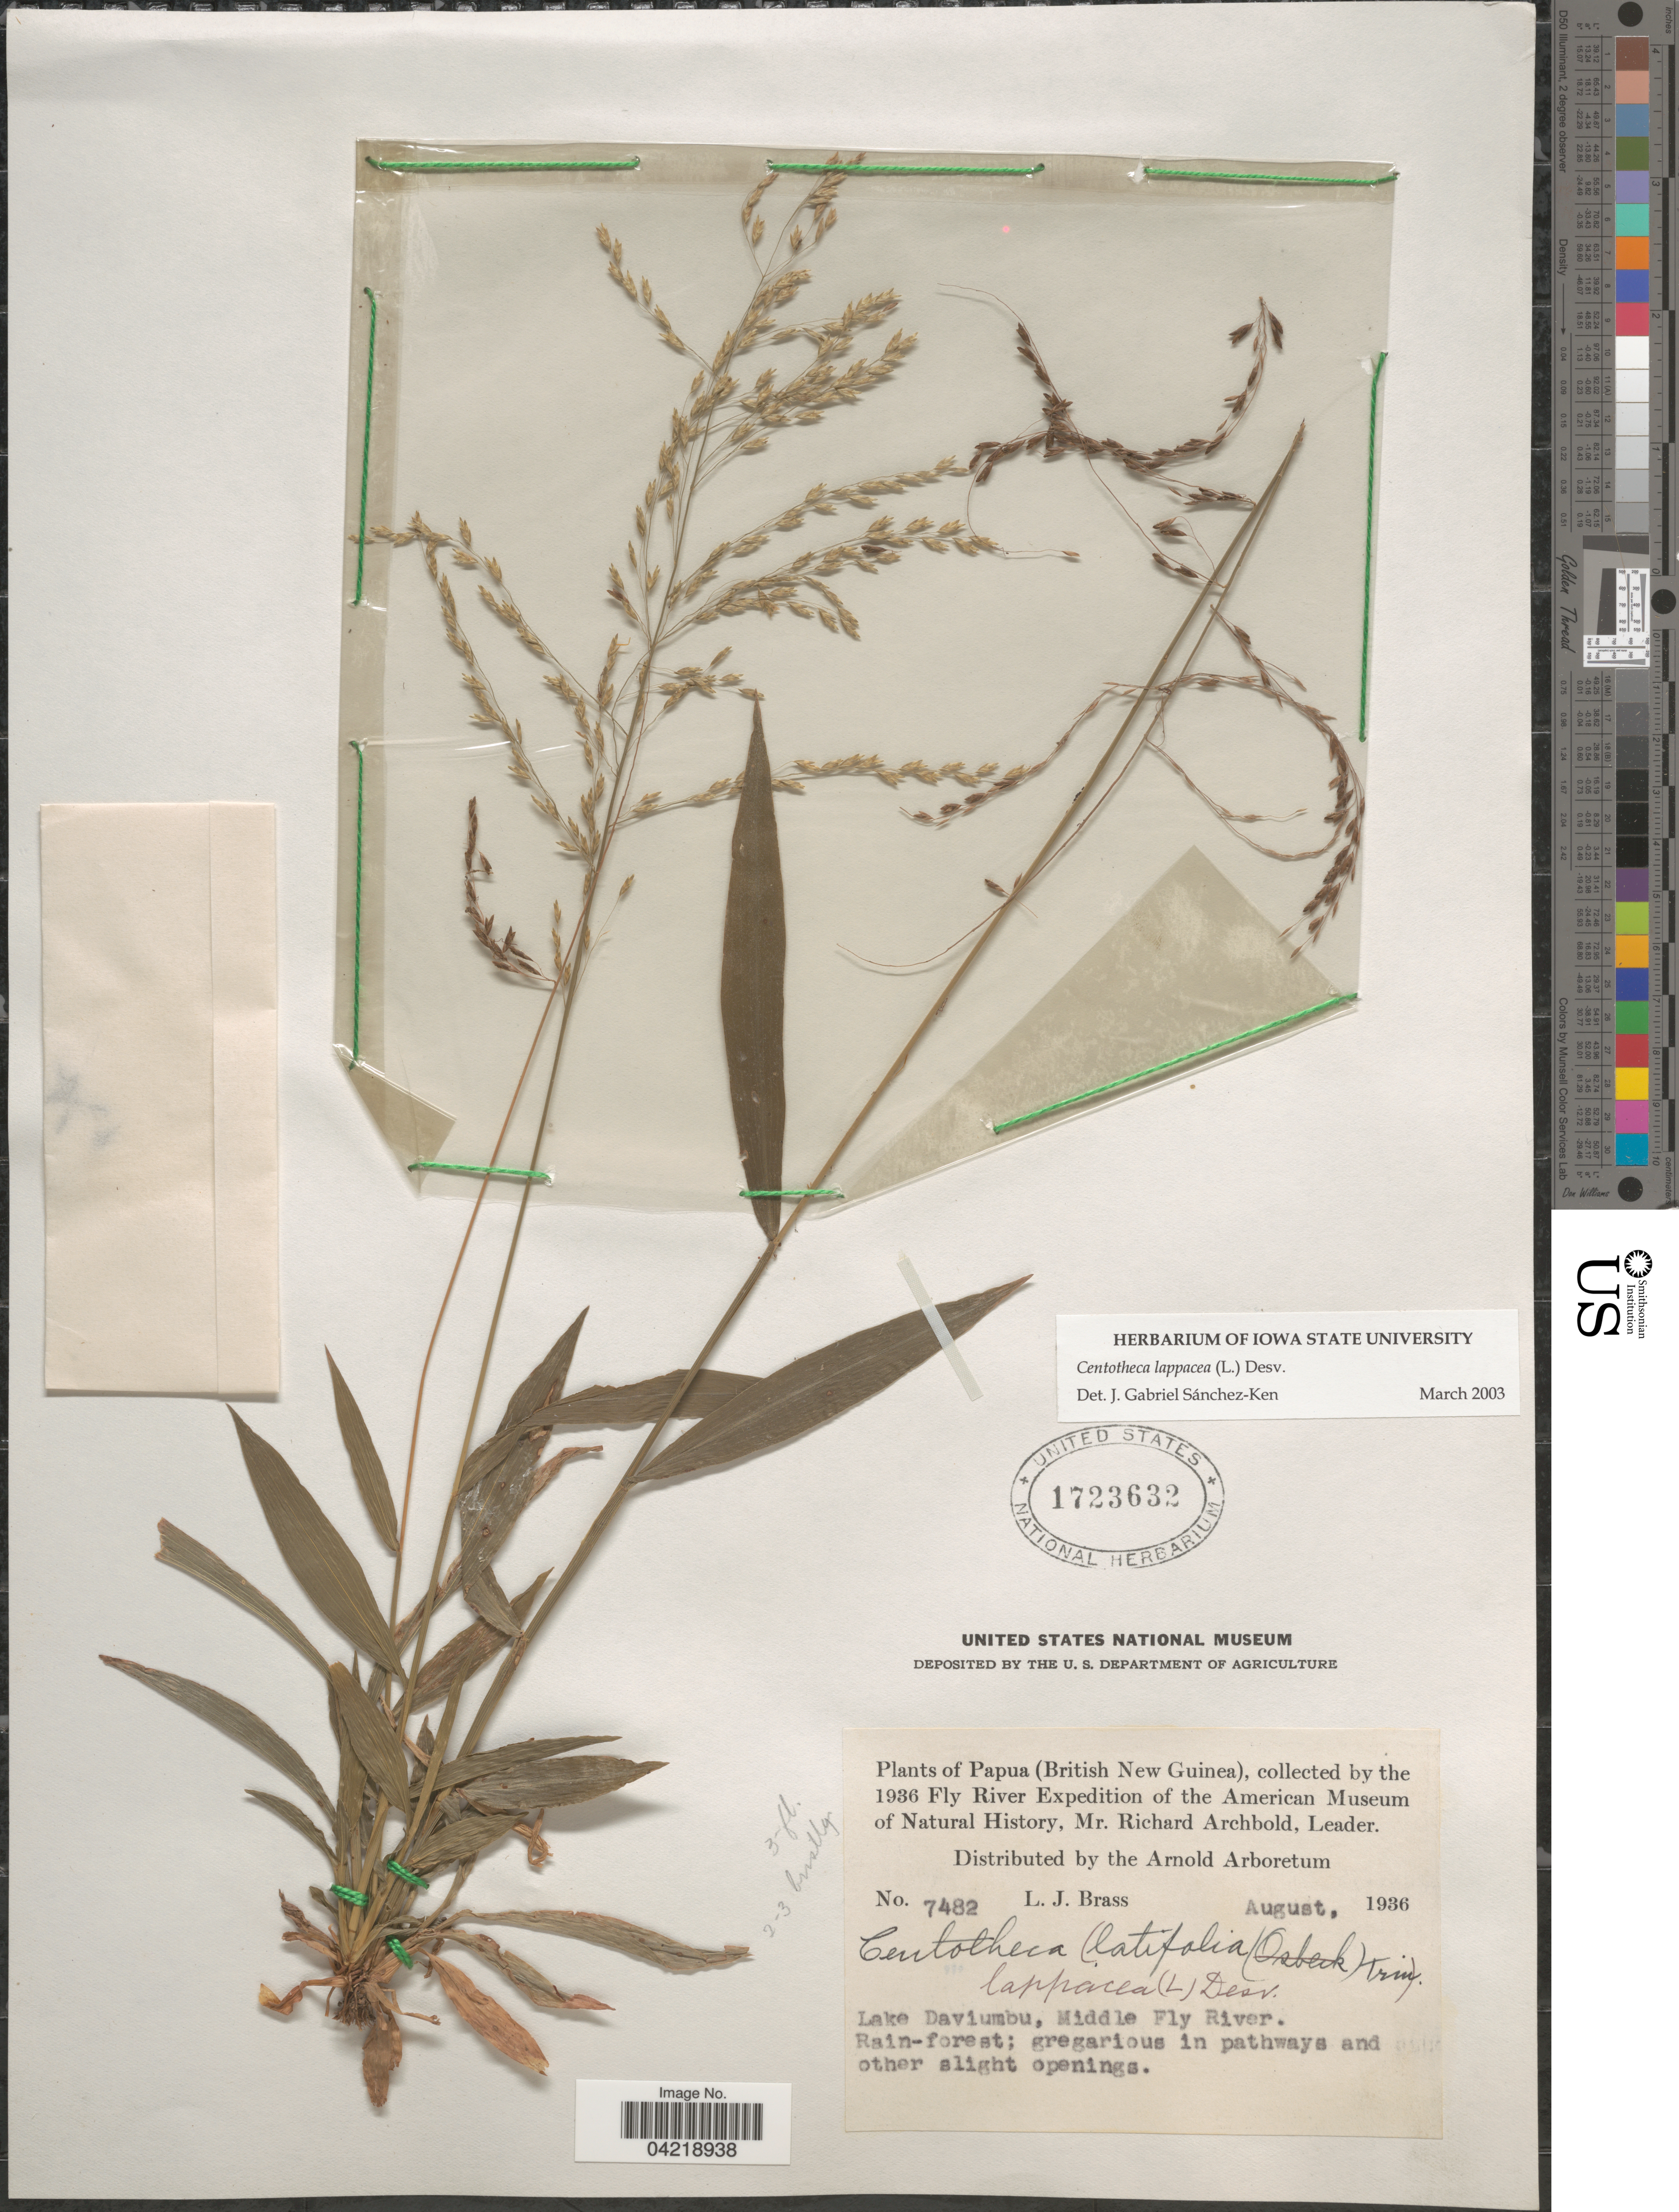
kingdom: Plantae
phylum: Tracheophyta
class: Liliopsida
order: Poales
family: Poaceae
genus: Centotheca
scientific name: Centotheca lappacea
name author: (L.) Desv.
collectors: L. J. Brass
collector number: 7482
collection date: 1936-08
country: Papua New Guinea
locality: (British New Guinea). 1936 Fly River Expedition of the American Museum of Natural History. Lake Daviumbu, Middle Fly River.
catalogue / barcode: US 1723632